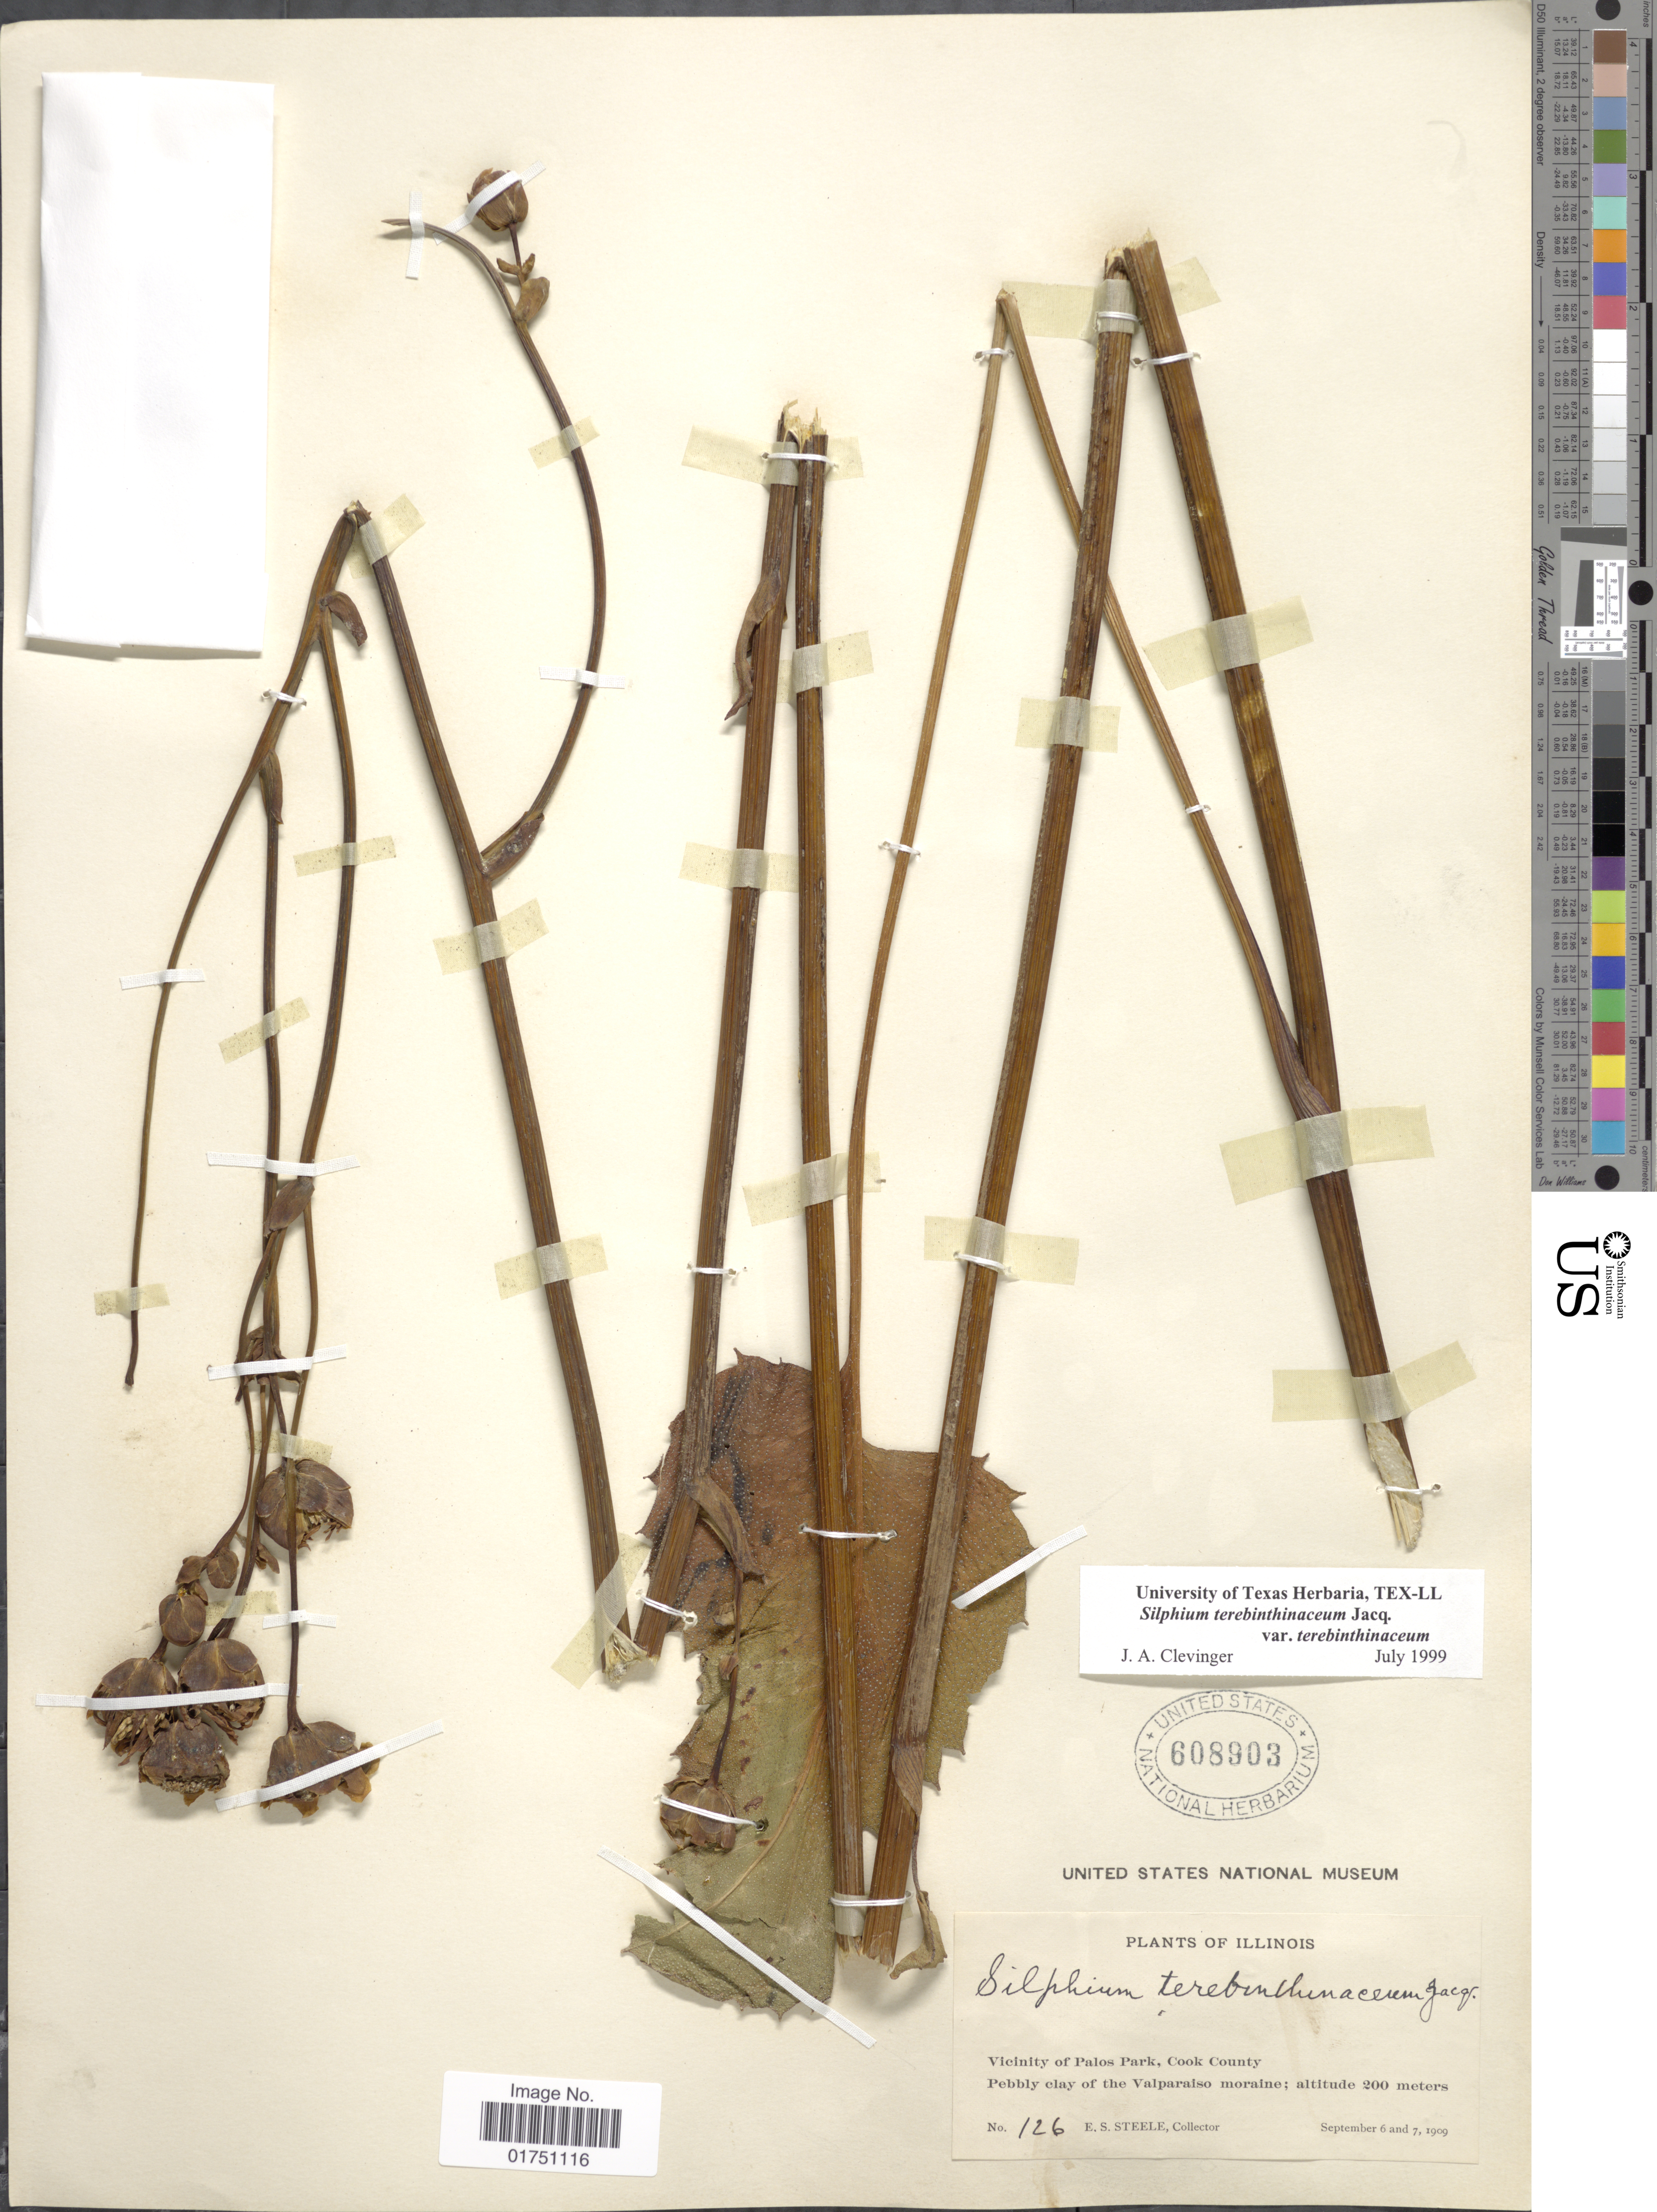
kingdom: Plantae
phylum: Tracheophyta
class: Magnoliopsida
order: Asterales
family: Asteraceae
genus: Silphium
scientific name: Silphium terebinthinaceum var. terebinthinaceum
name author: Jacq.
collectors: E. Steele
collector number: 126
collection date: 1909-09-06/1909-09-07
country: United States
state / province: Illinois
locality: Vicinity of Palos Park, Cook County. Pebbly clay of the Valparaiso moraine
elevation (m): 200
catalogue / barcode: US 608903